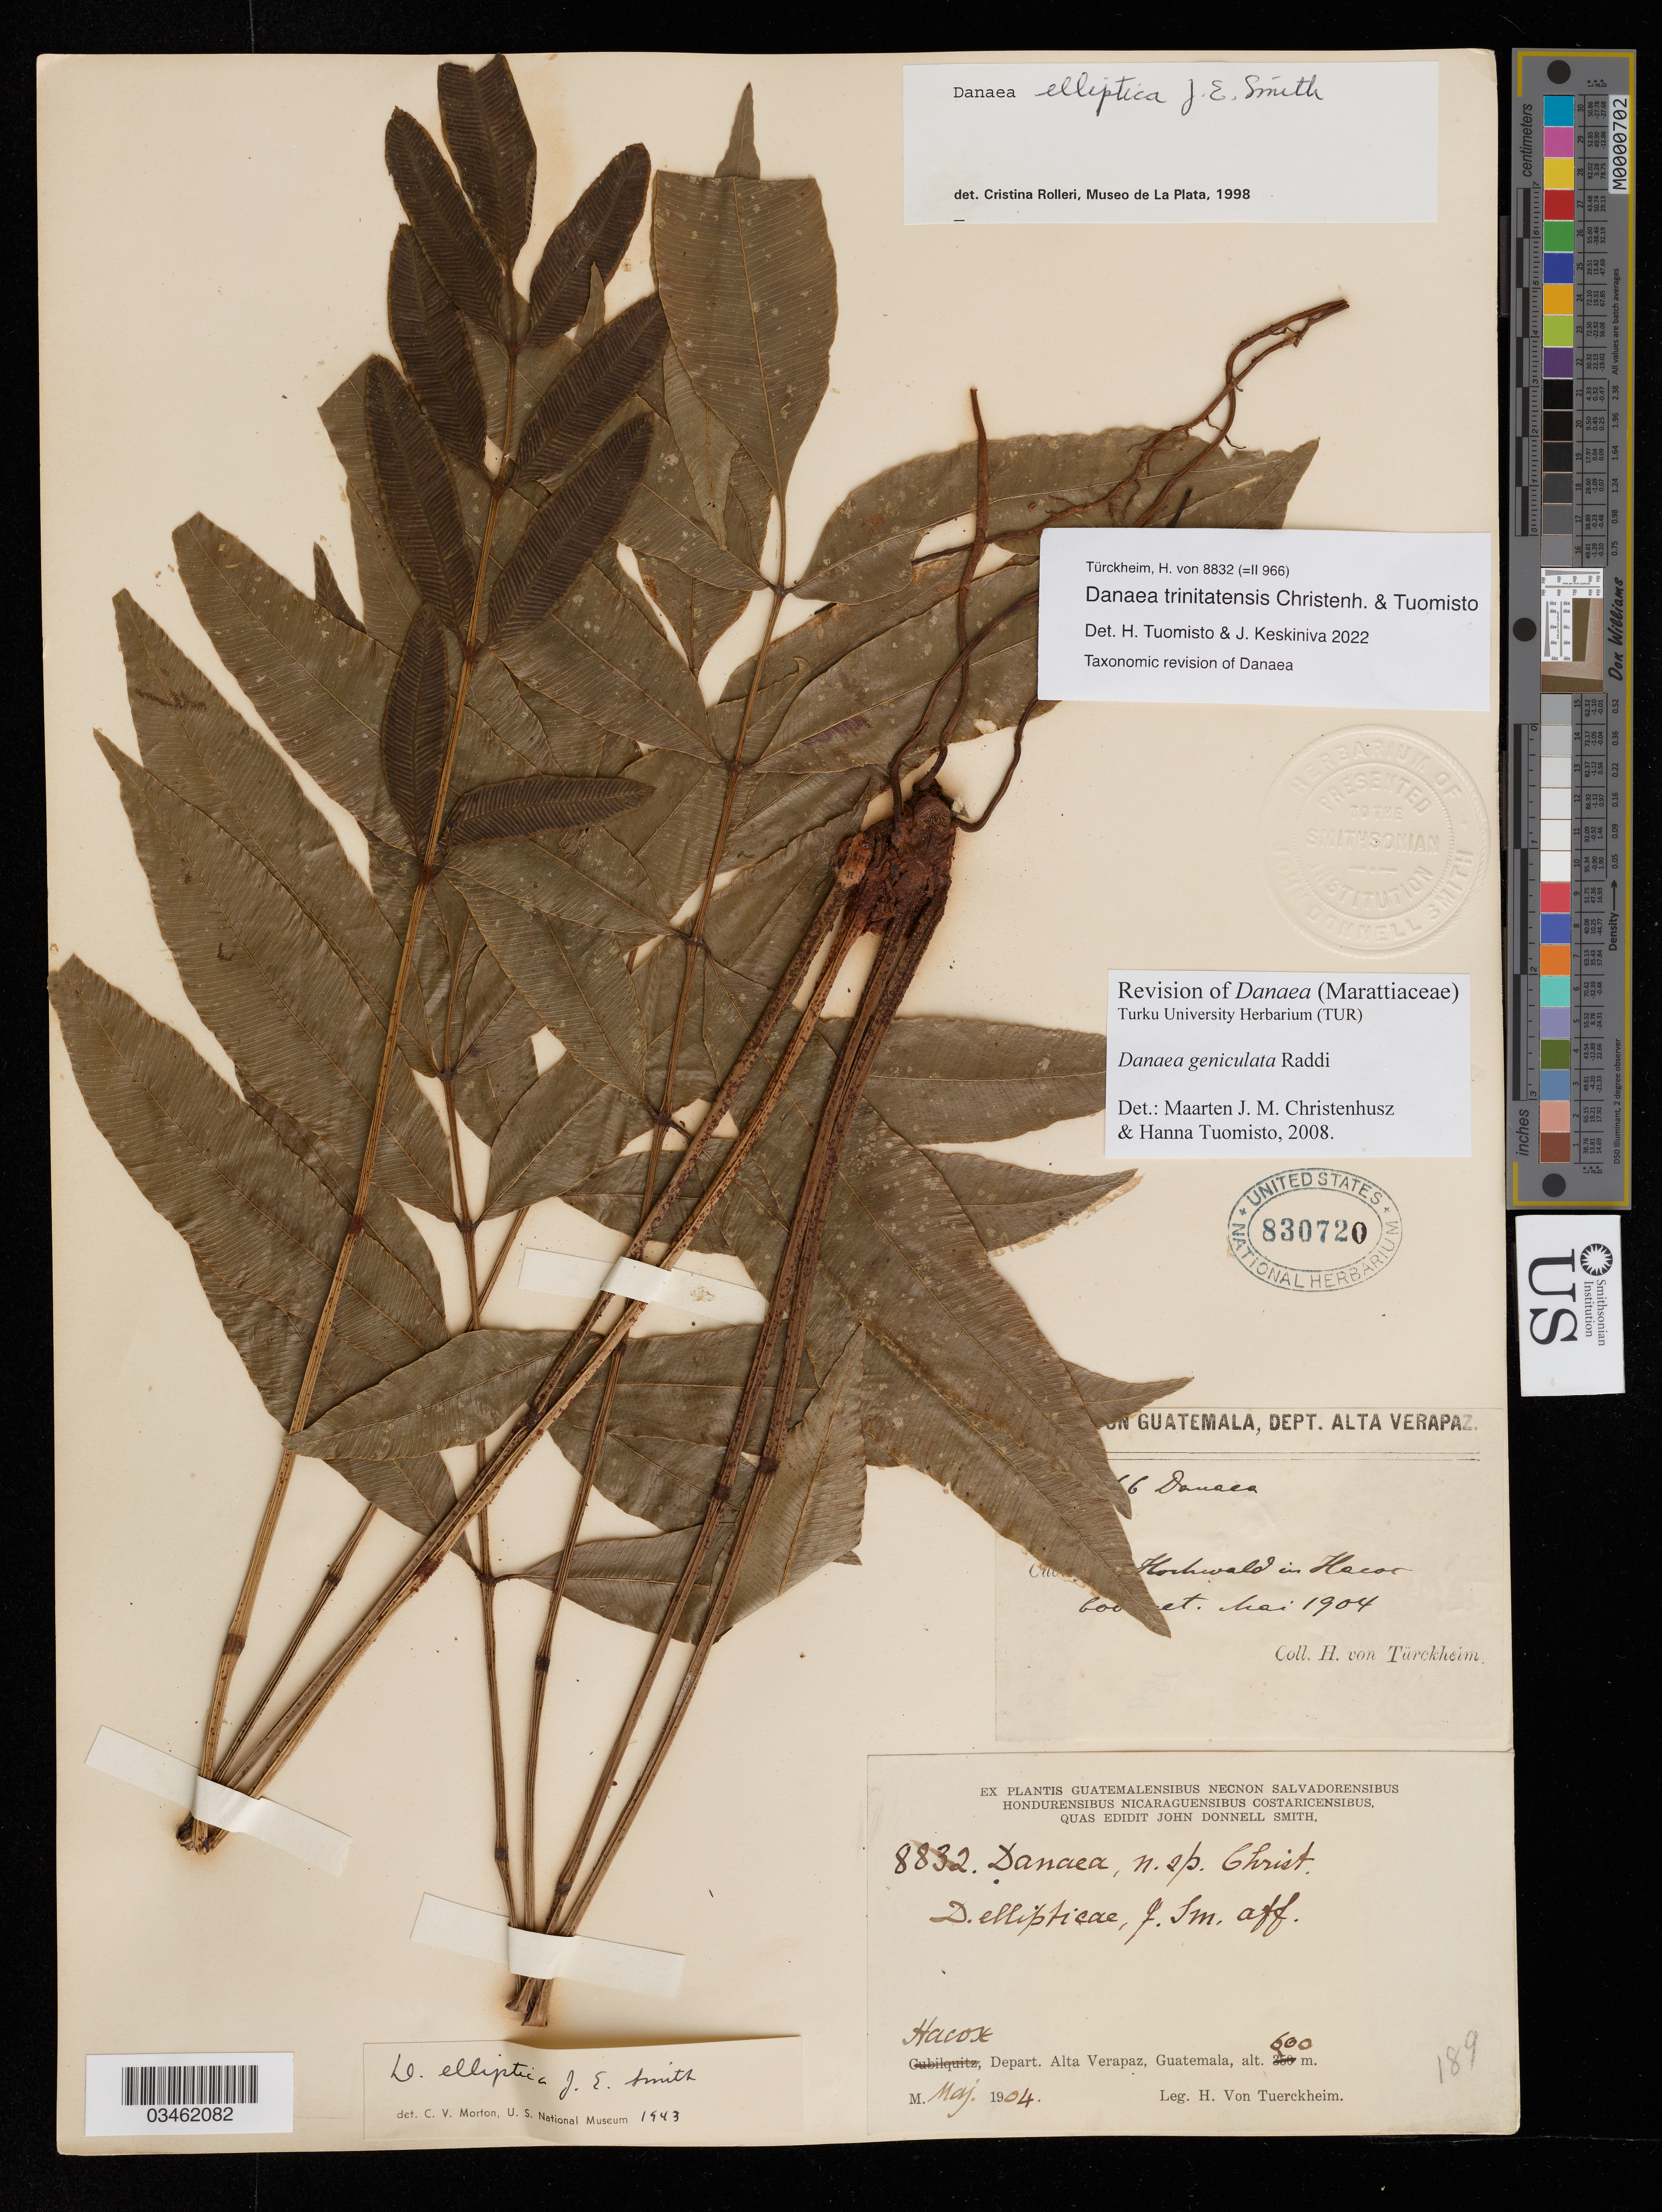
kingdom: Plantae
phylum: Tracheophyta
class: Polypodiopsida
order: Marattiales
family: Marattiaceae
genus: Danaea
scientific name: Danaea trinitatensis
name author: Tuomisto & Keskiniva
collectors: H. von Tuerckheim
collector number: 8832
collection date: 1904-05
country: Guatemala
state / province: Alta Verapaz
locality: Hacox, Depart. Alta Verapaz.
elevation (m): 600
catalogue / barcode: US 830720